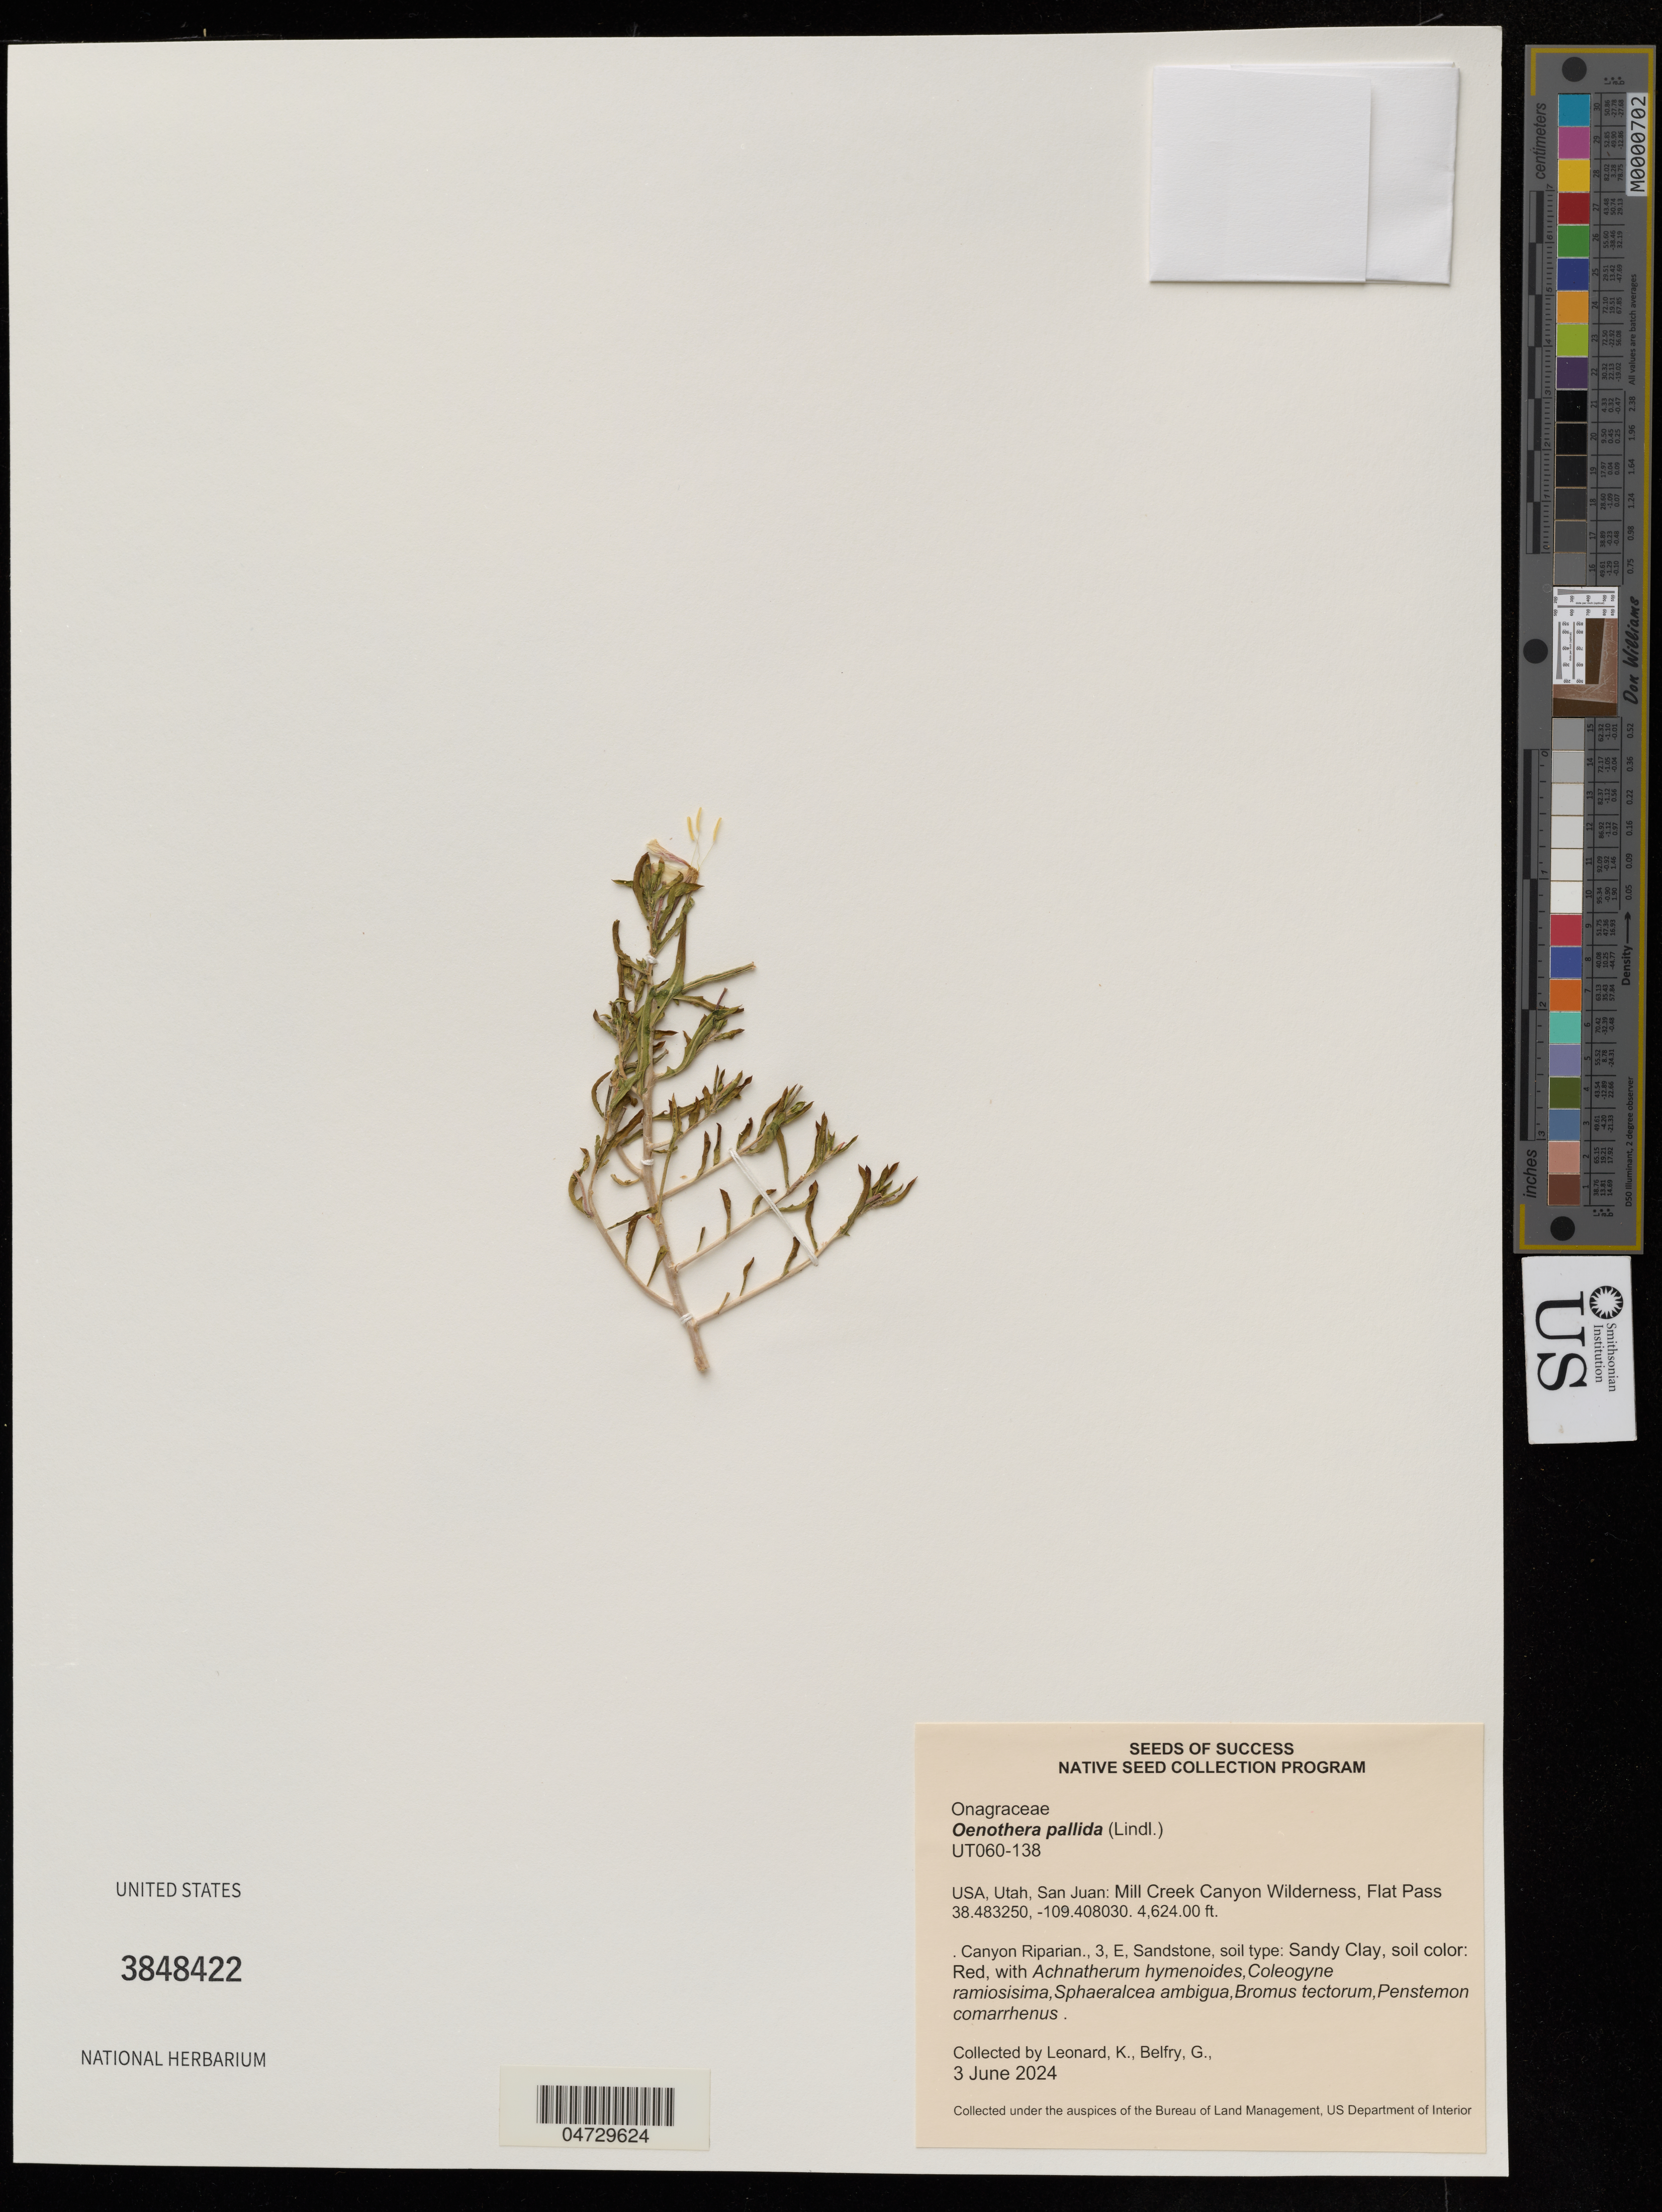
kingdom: Plantae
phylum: Tracheophyta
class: Magnoliopsida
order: Myrtales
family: Onagraceae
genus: Oenothera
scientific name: Oenothera pallida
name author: Lindl.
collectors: K. Leonard & G. Belfry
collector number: UT060-138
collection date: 2024-06-03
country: United States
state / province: Utah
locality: San Juan: Mill Creek Canyon Wilderness, Flat Pass.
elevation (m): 1409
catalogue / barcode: US 3848422